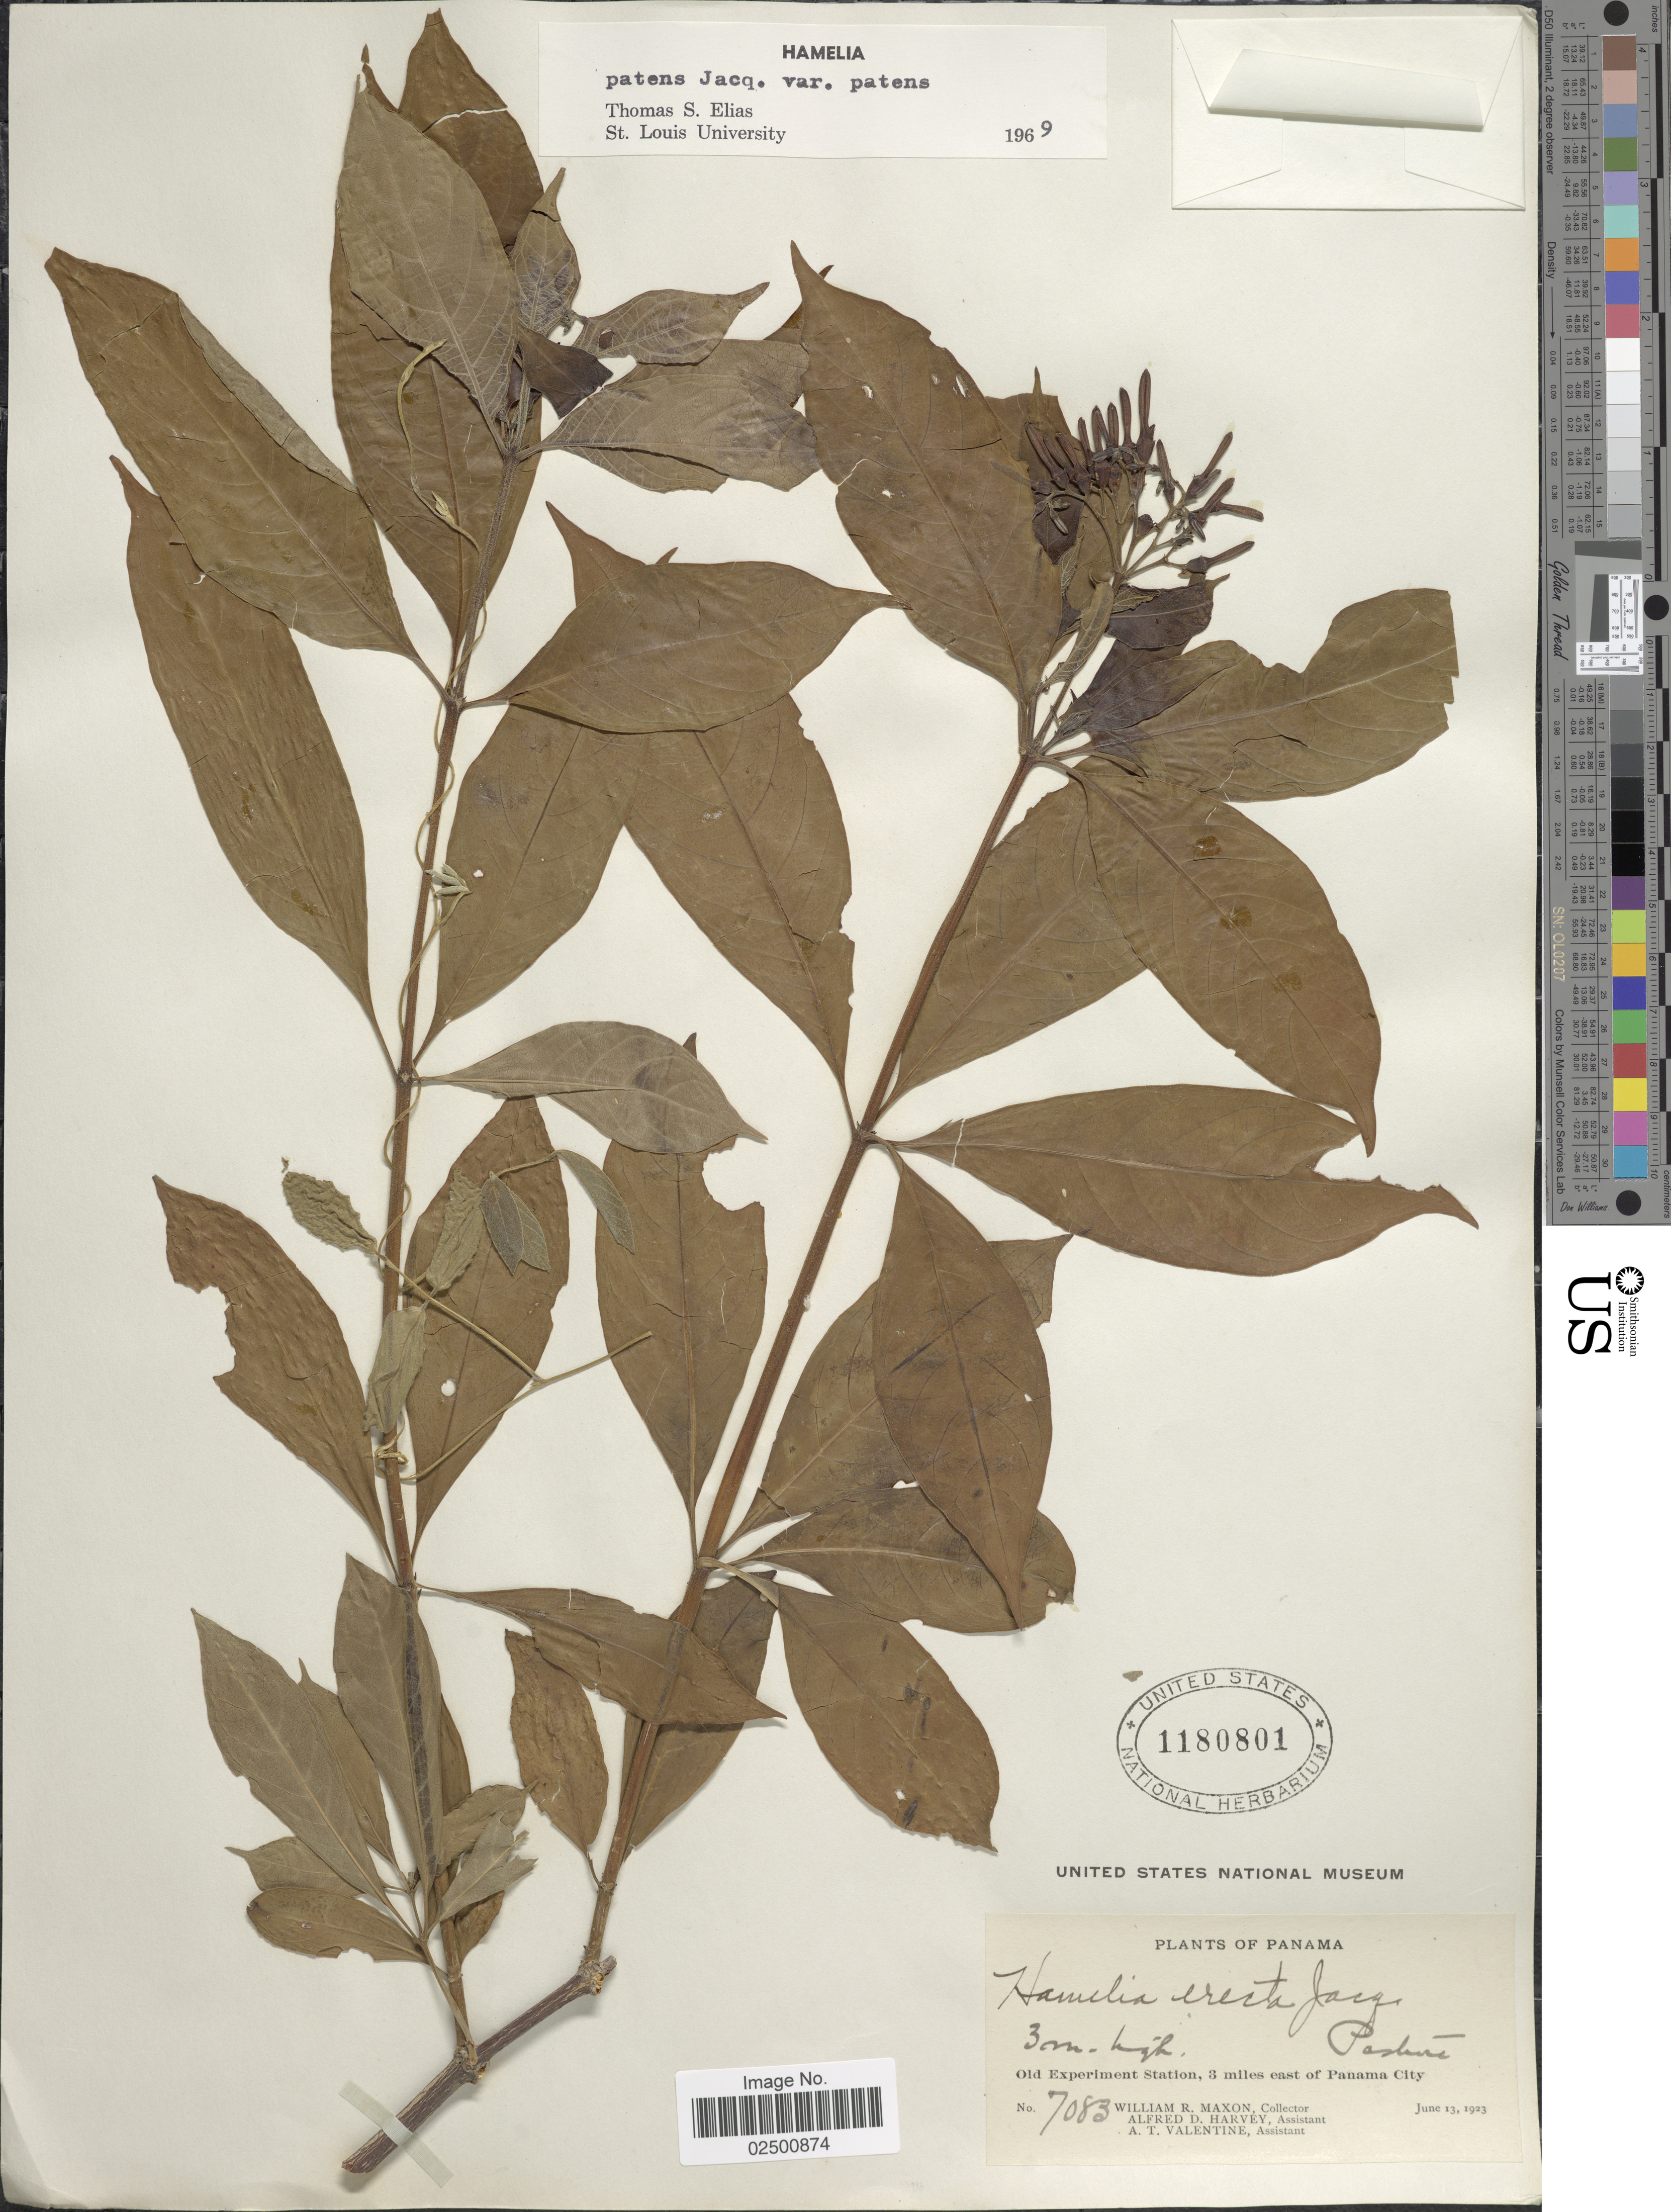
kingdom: Plantae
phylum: Tracheophyta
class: Magnoliopsida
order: Gentianales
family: Rubiaceae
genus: Hamelia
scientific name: Hamelia patens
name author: Jacq.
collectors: W. R. Maxon, A. D. Harvey & A. Valentine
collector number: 7083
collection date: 1923-06-13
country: Panama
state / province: Panamá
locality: Old Experiment Station, 3 miles east of Panama City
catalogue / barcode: US 1180801